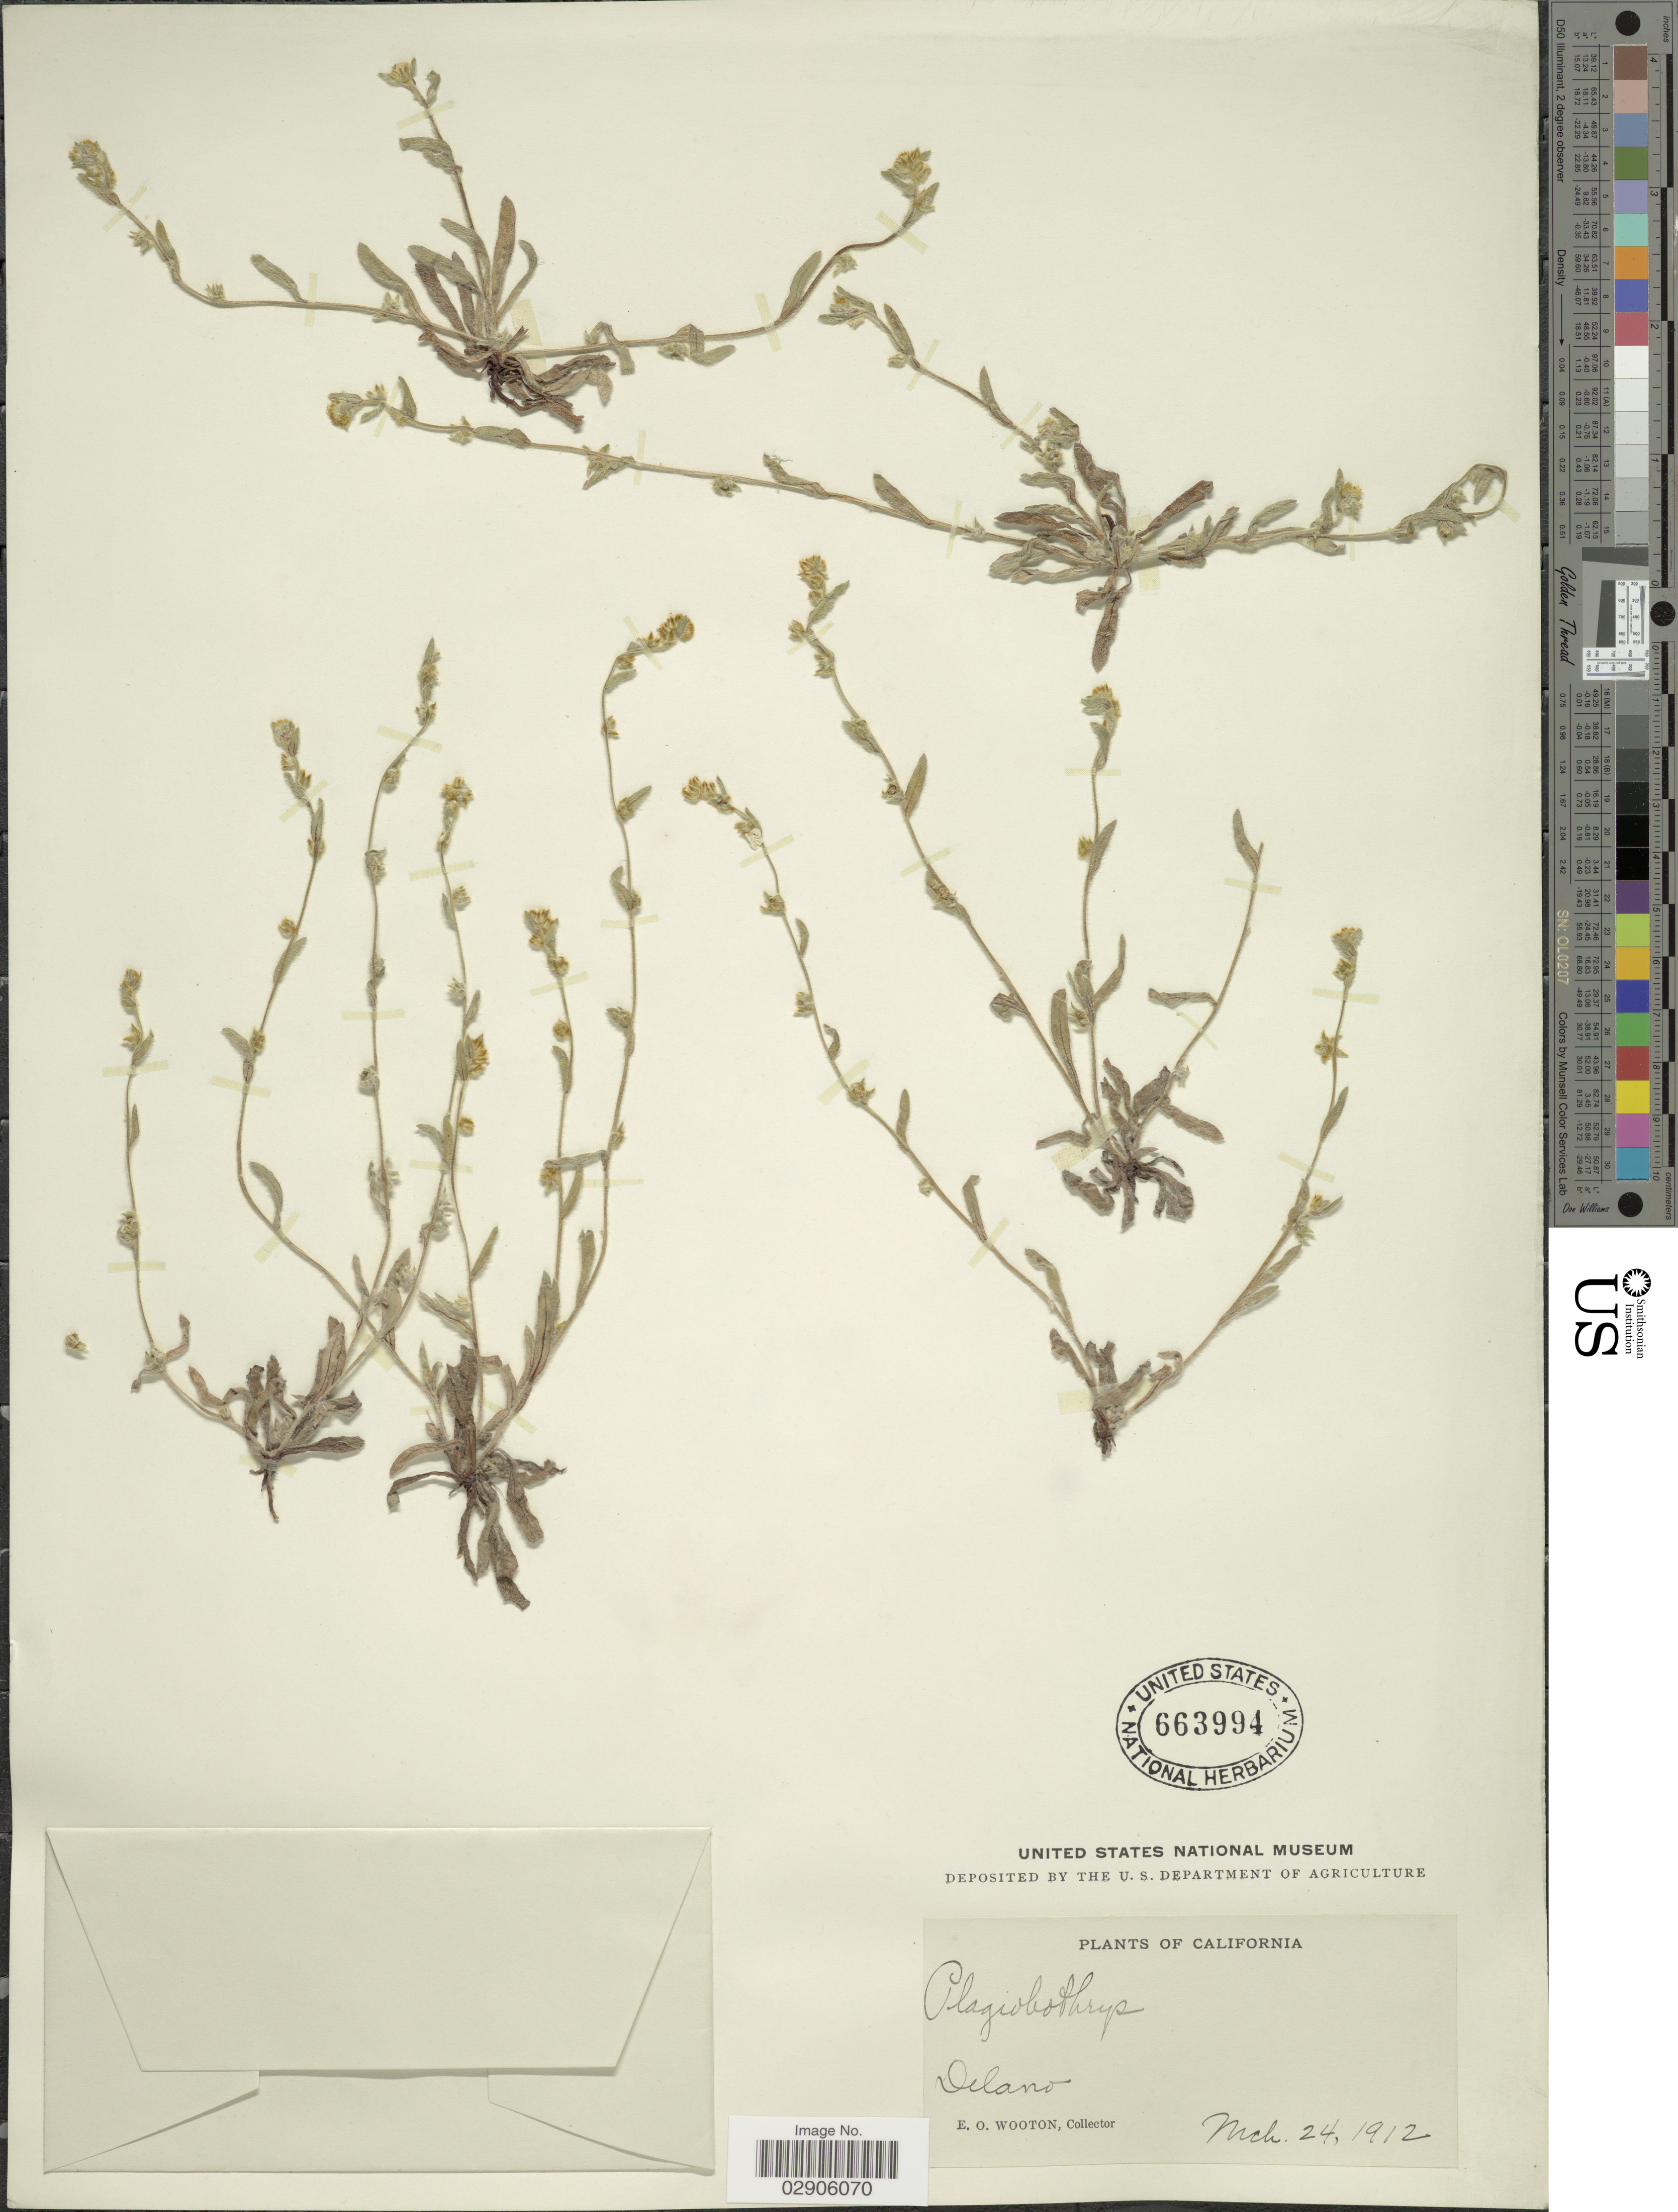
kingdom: Plantae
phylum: Tracheophyta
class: Magnoliopsida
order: Boraginales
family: Boraginaceae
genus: Plagiobothrys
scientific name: Plagiobothrys sp.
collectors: E. O. Wooton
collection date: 1912-03-24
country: United States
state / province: California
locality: Delano.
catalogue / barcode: US 663994